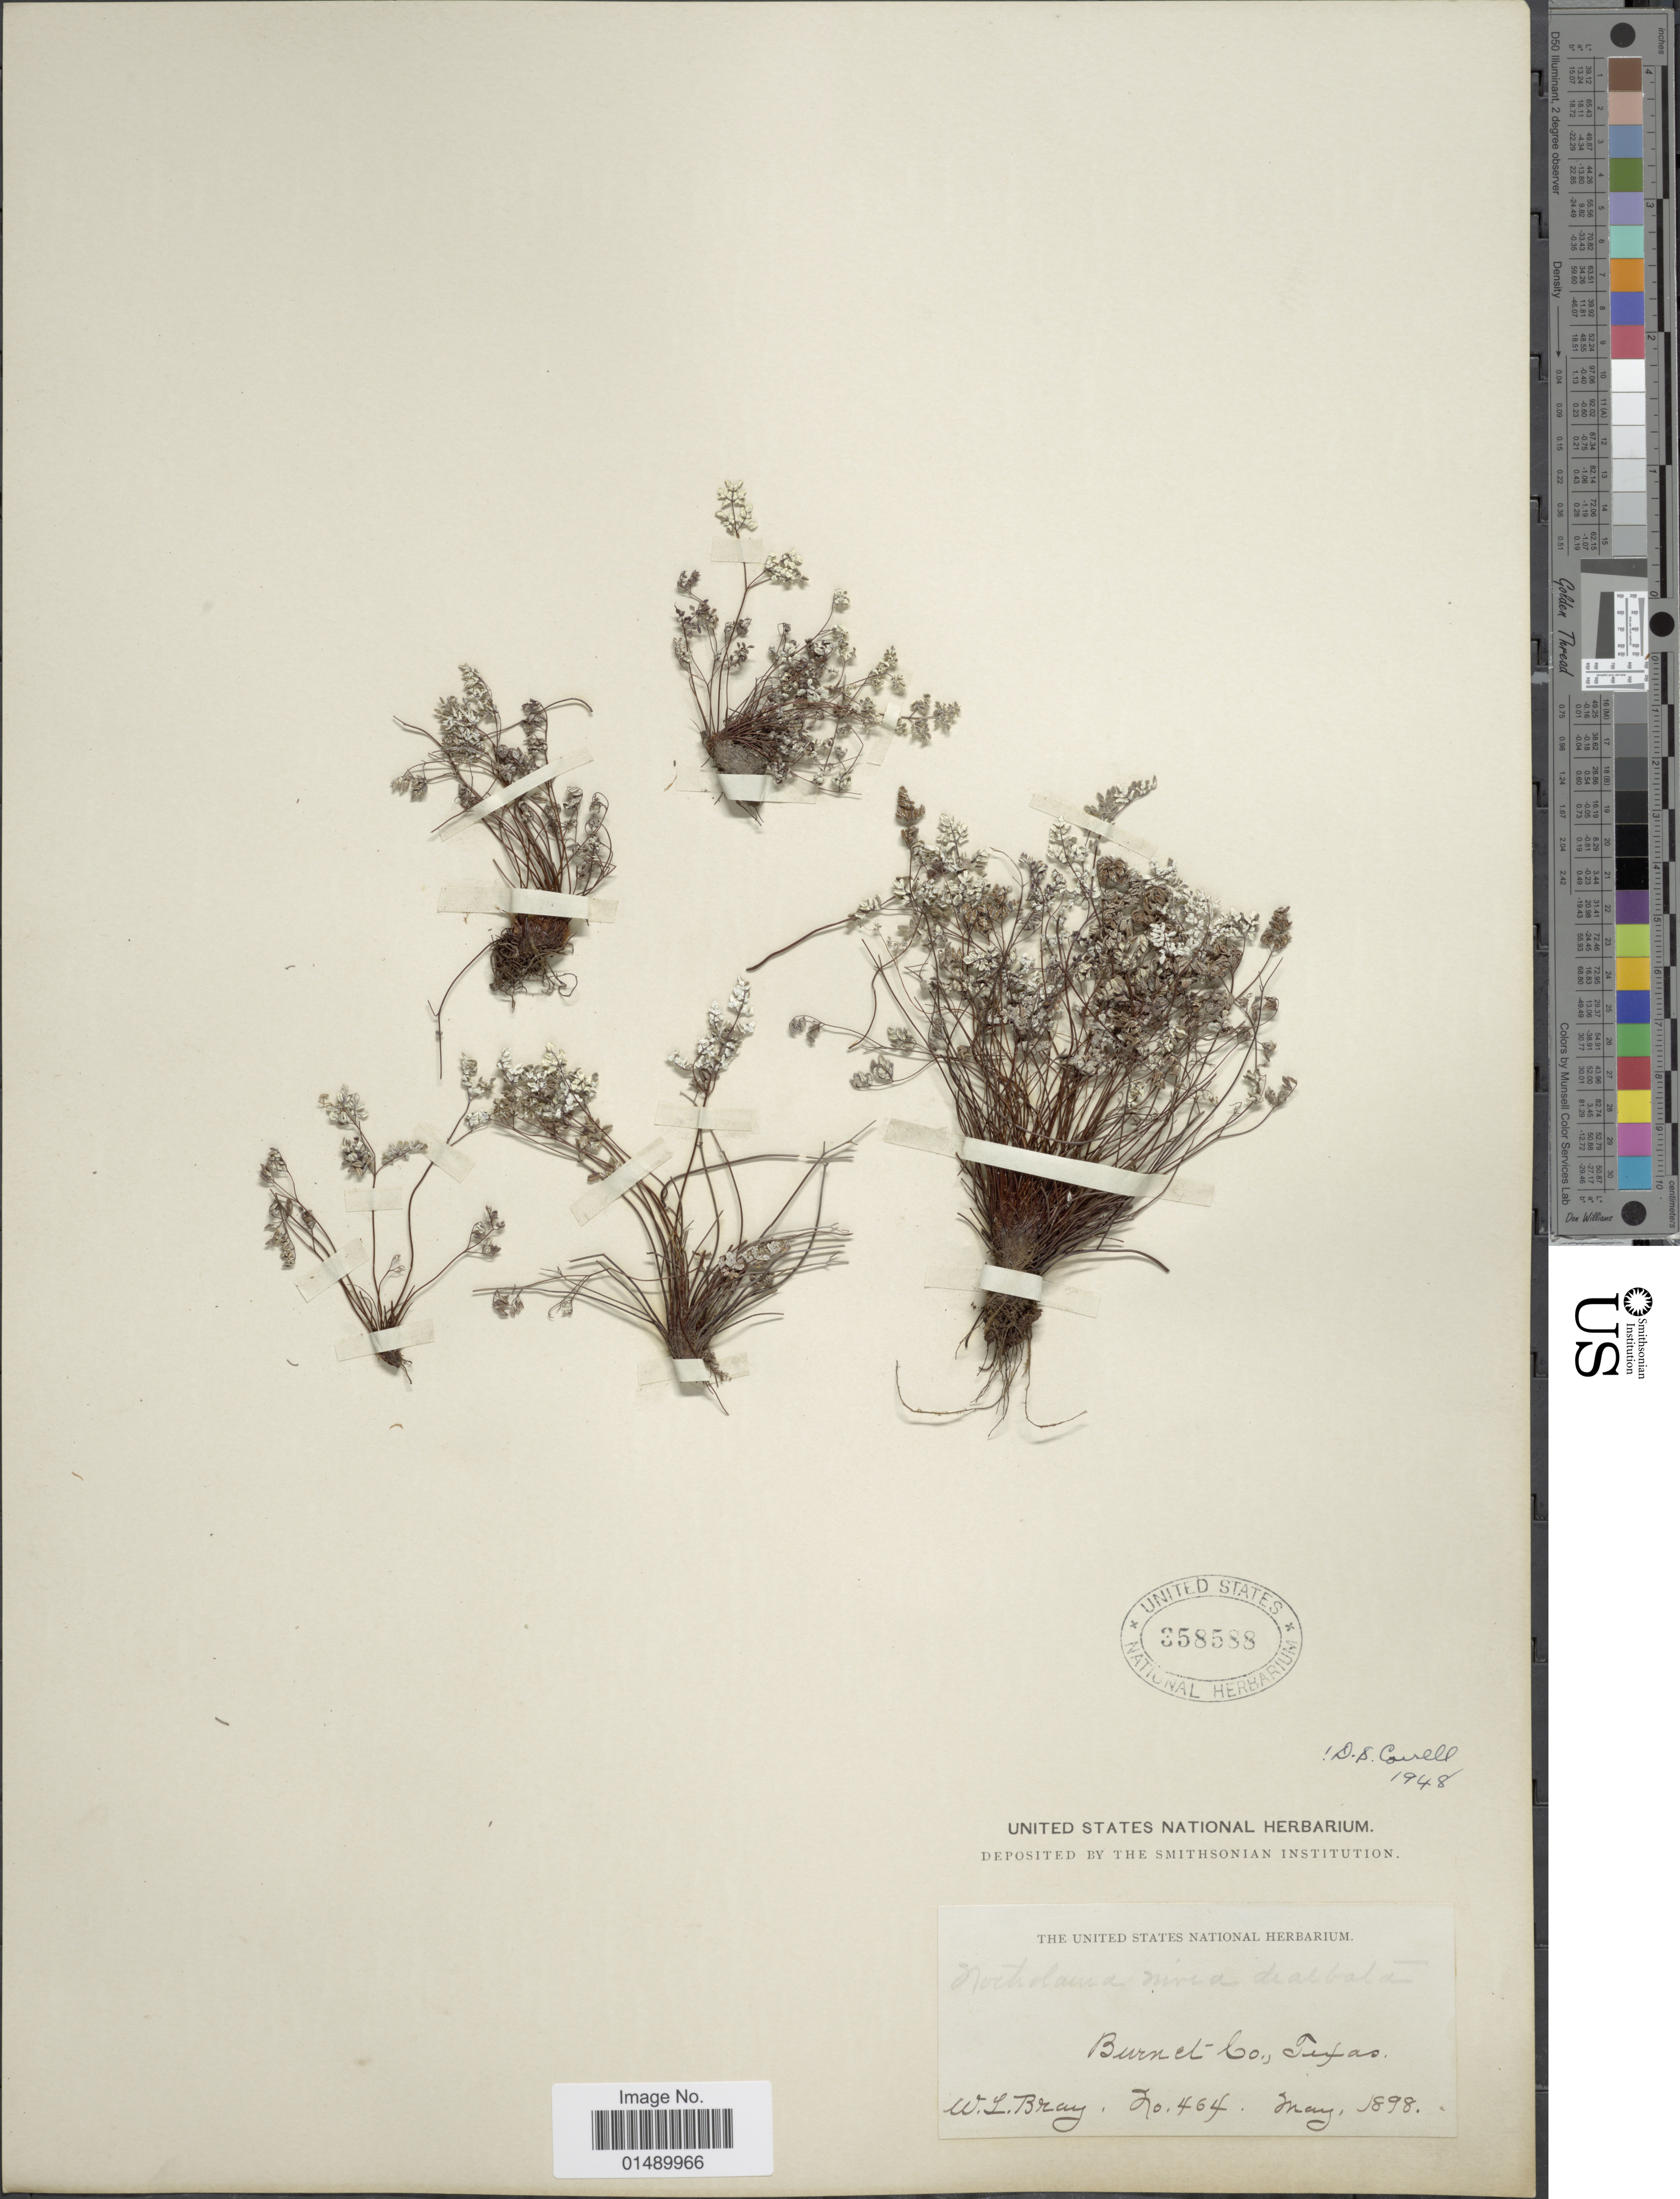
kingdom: Plantae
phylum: Tracheophyta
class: Polypodiopsida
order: Polypodiales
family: Pteridaceae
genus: Argyrochosma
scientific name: Argyrochosma dealbata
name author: (Pursh) Windham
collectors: W. L. Bray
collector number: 464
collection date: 1898-05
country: United States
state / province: Texas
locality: Texas, Burnet Co.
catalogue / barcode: US 358588